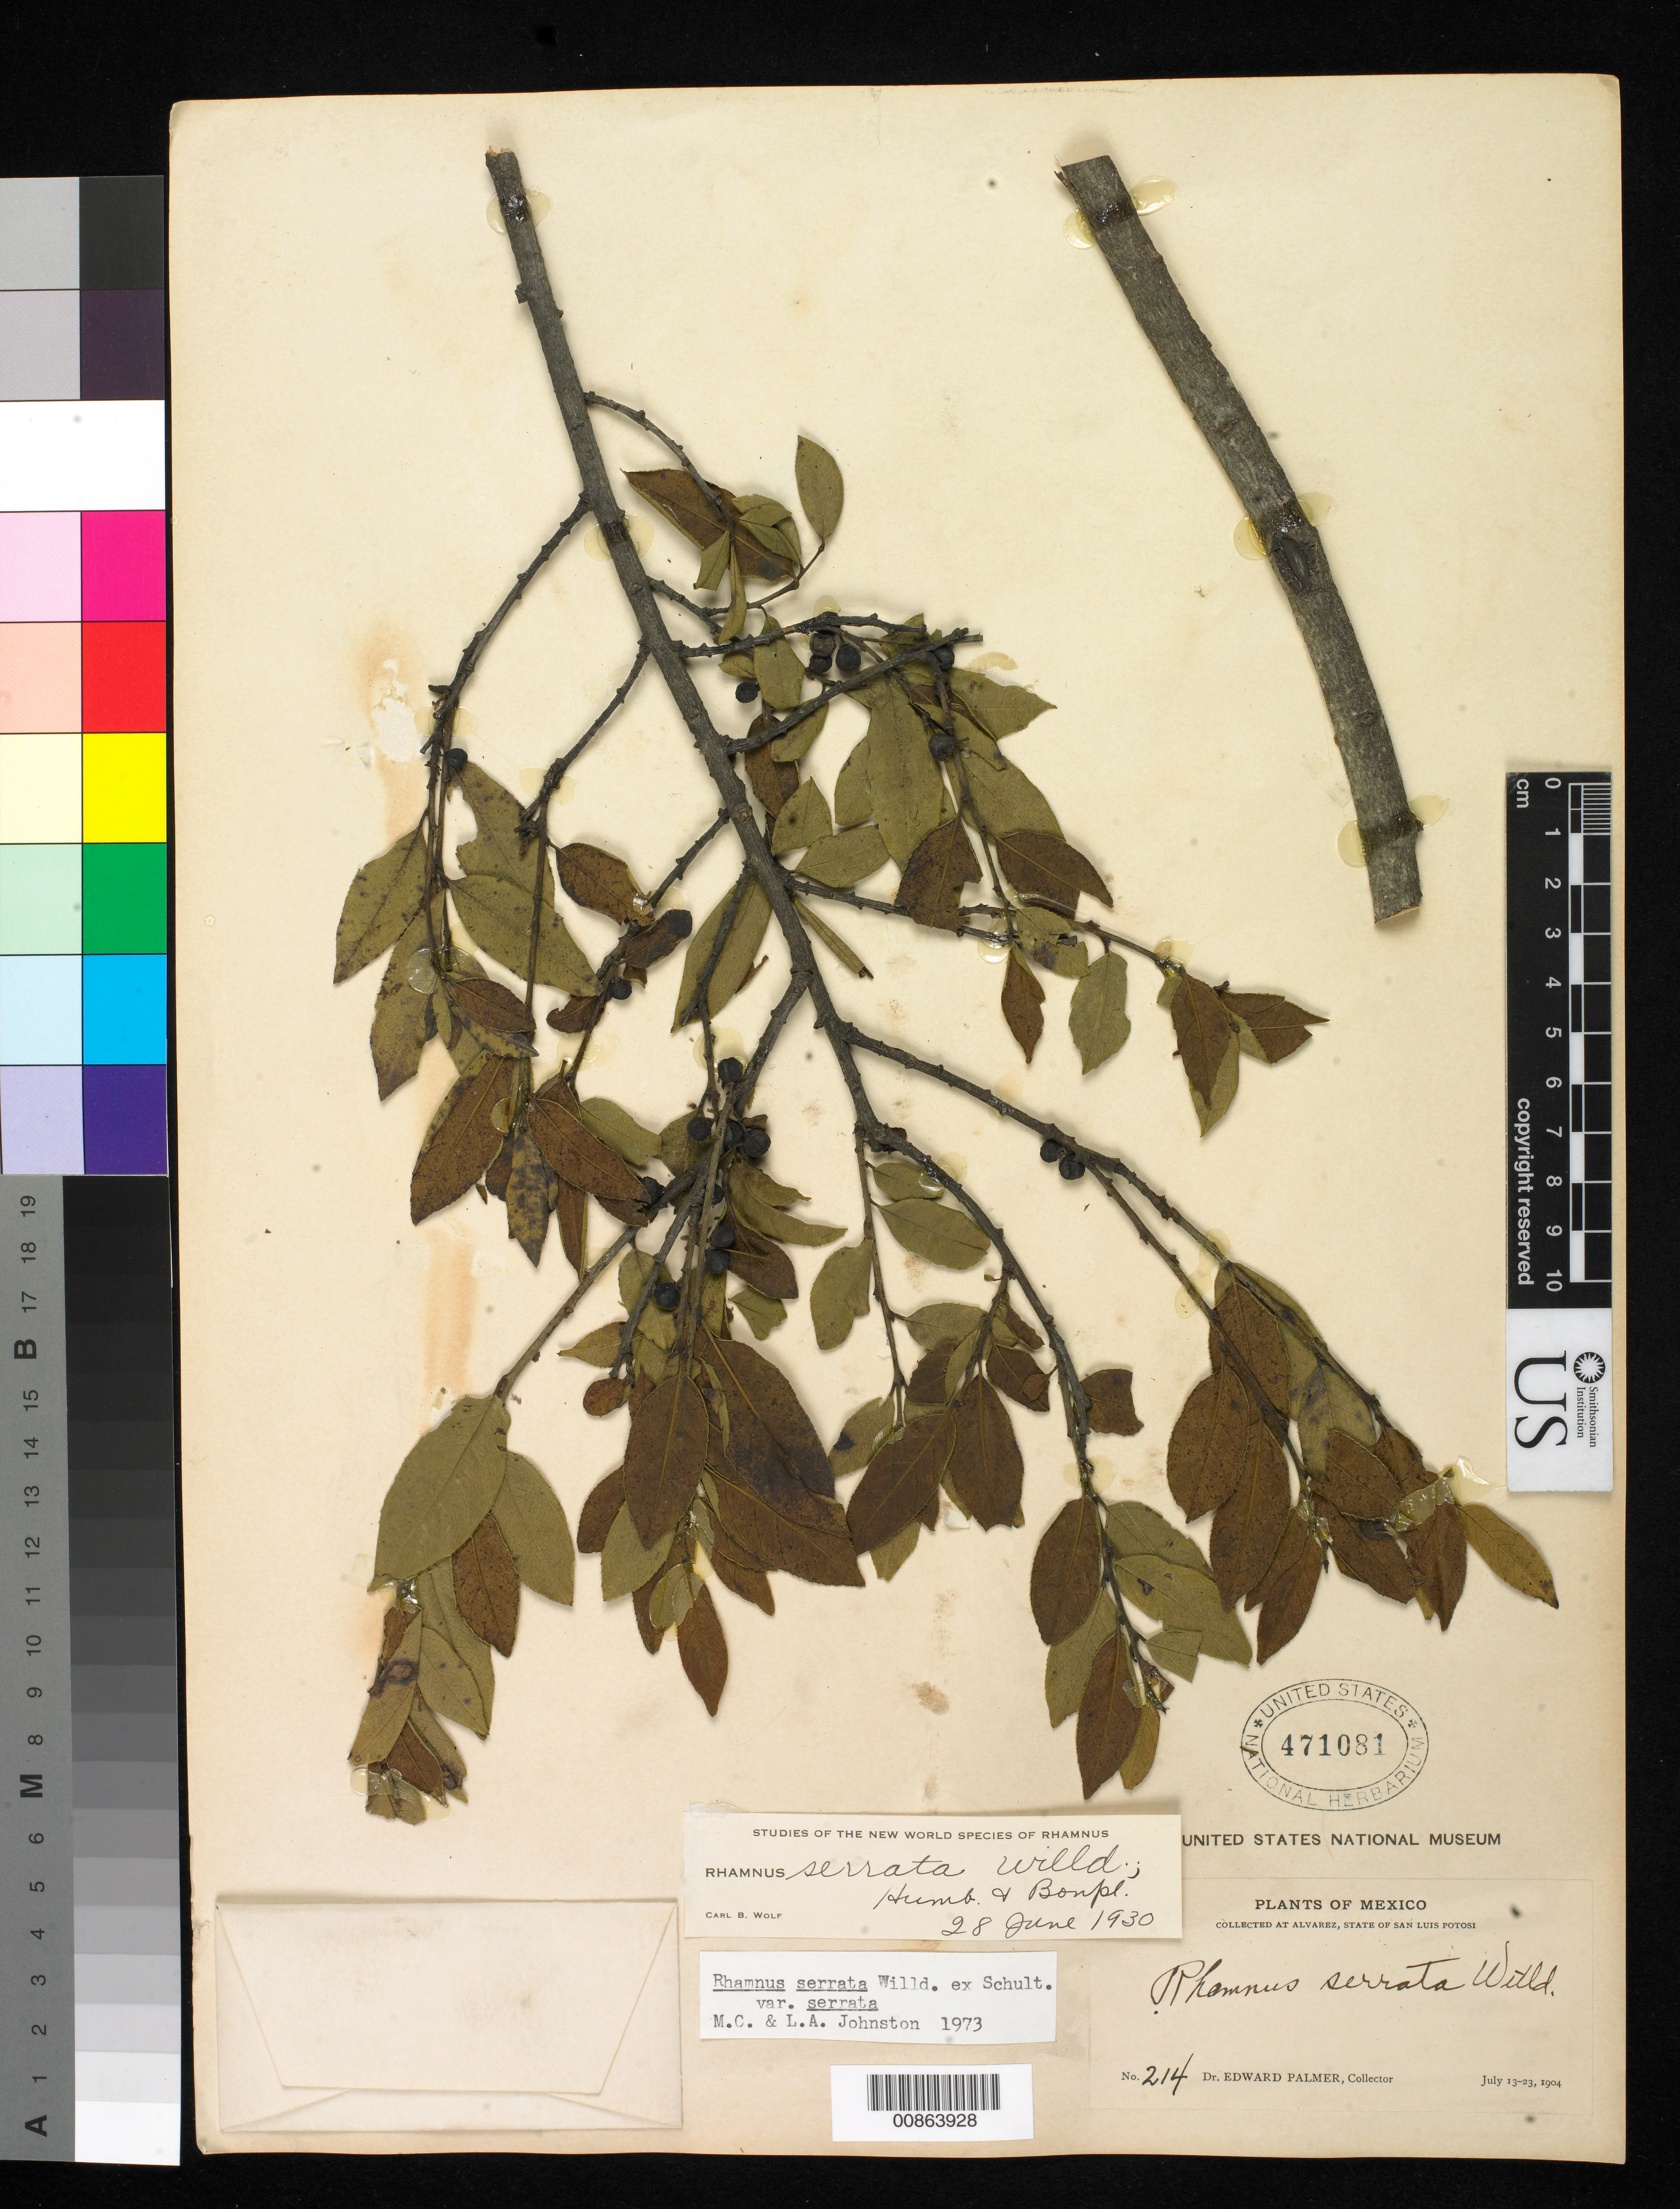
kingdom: Plantae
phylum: Tracheophyta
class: Magnoliopsida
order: Rosales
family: Rhamnaceae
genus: Rhamnus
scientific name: Rhamnus serrata var. serrata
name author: Humb. & Bonpl. ex Willd.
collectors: E. Palmer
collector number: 214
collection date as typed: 13 Jul 1904 to 23 Jul 1904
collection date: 1904-07-13/1904-07-23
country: Mexico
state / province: San Luis Potosí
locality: Alvarez, San Luis Potosí.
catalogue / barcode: US 471081